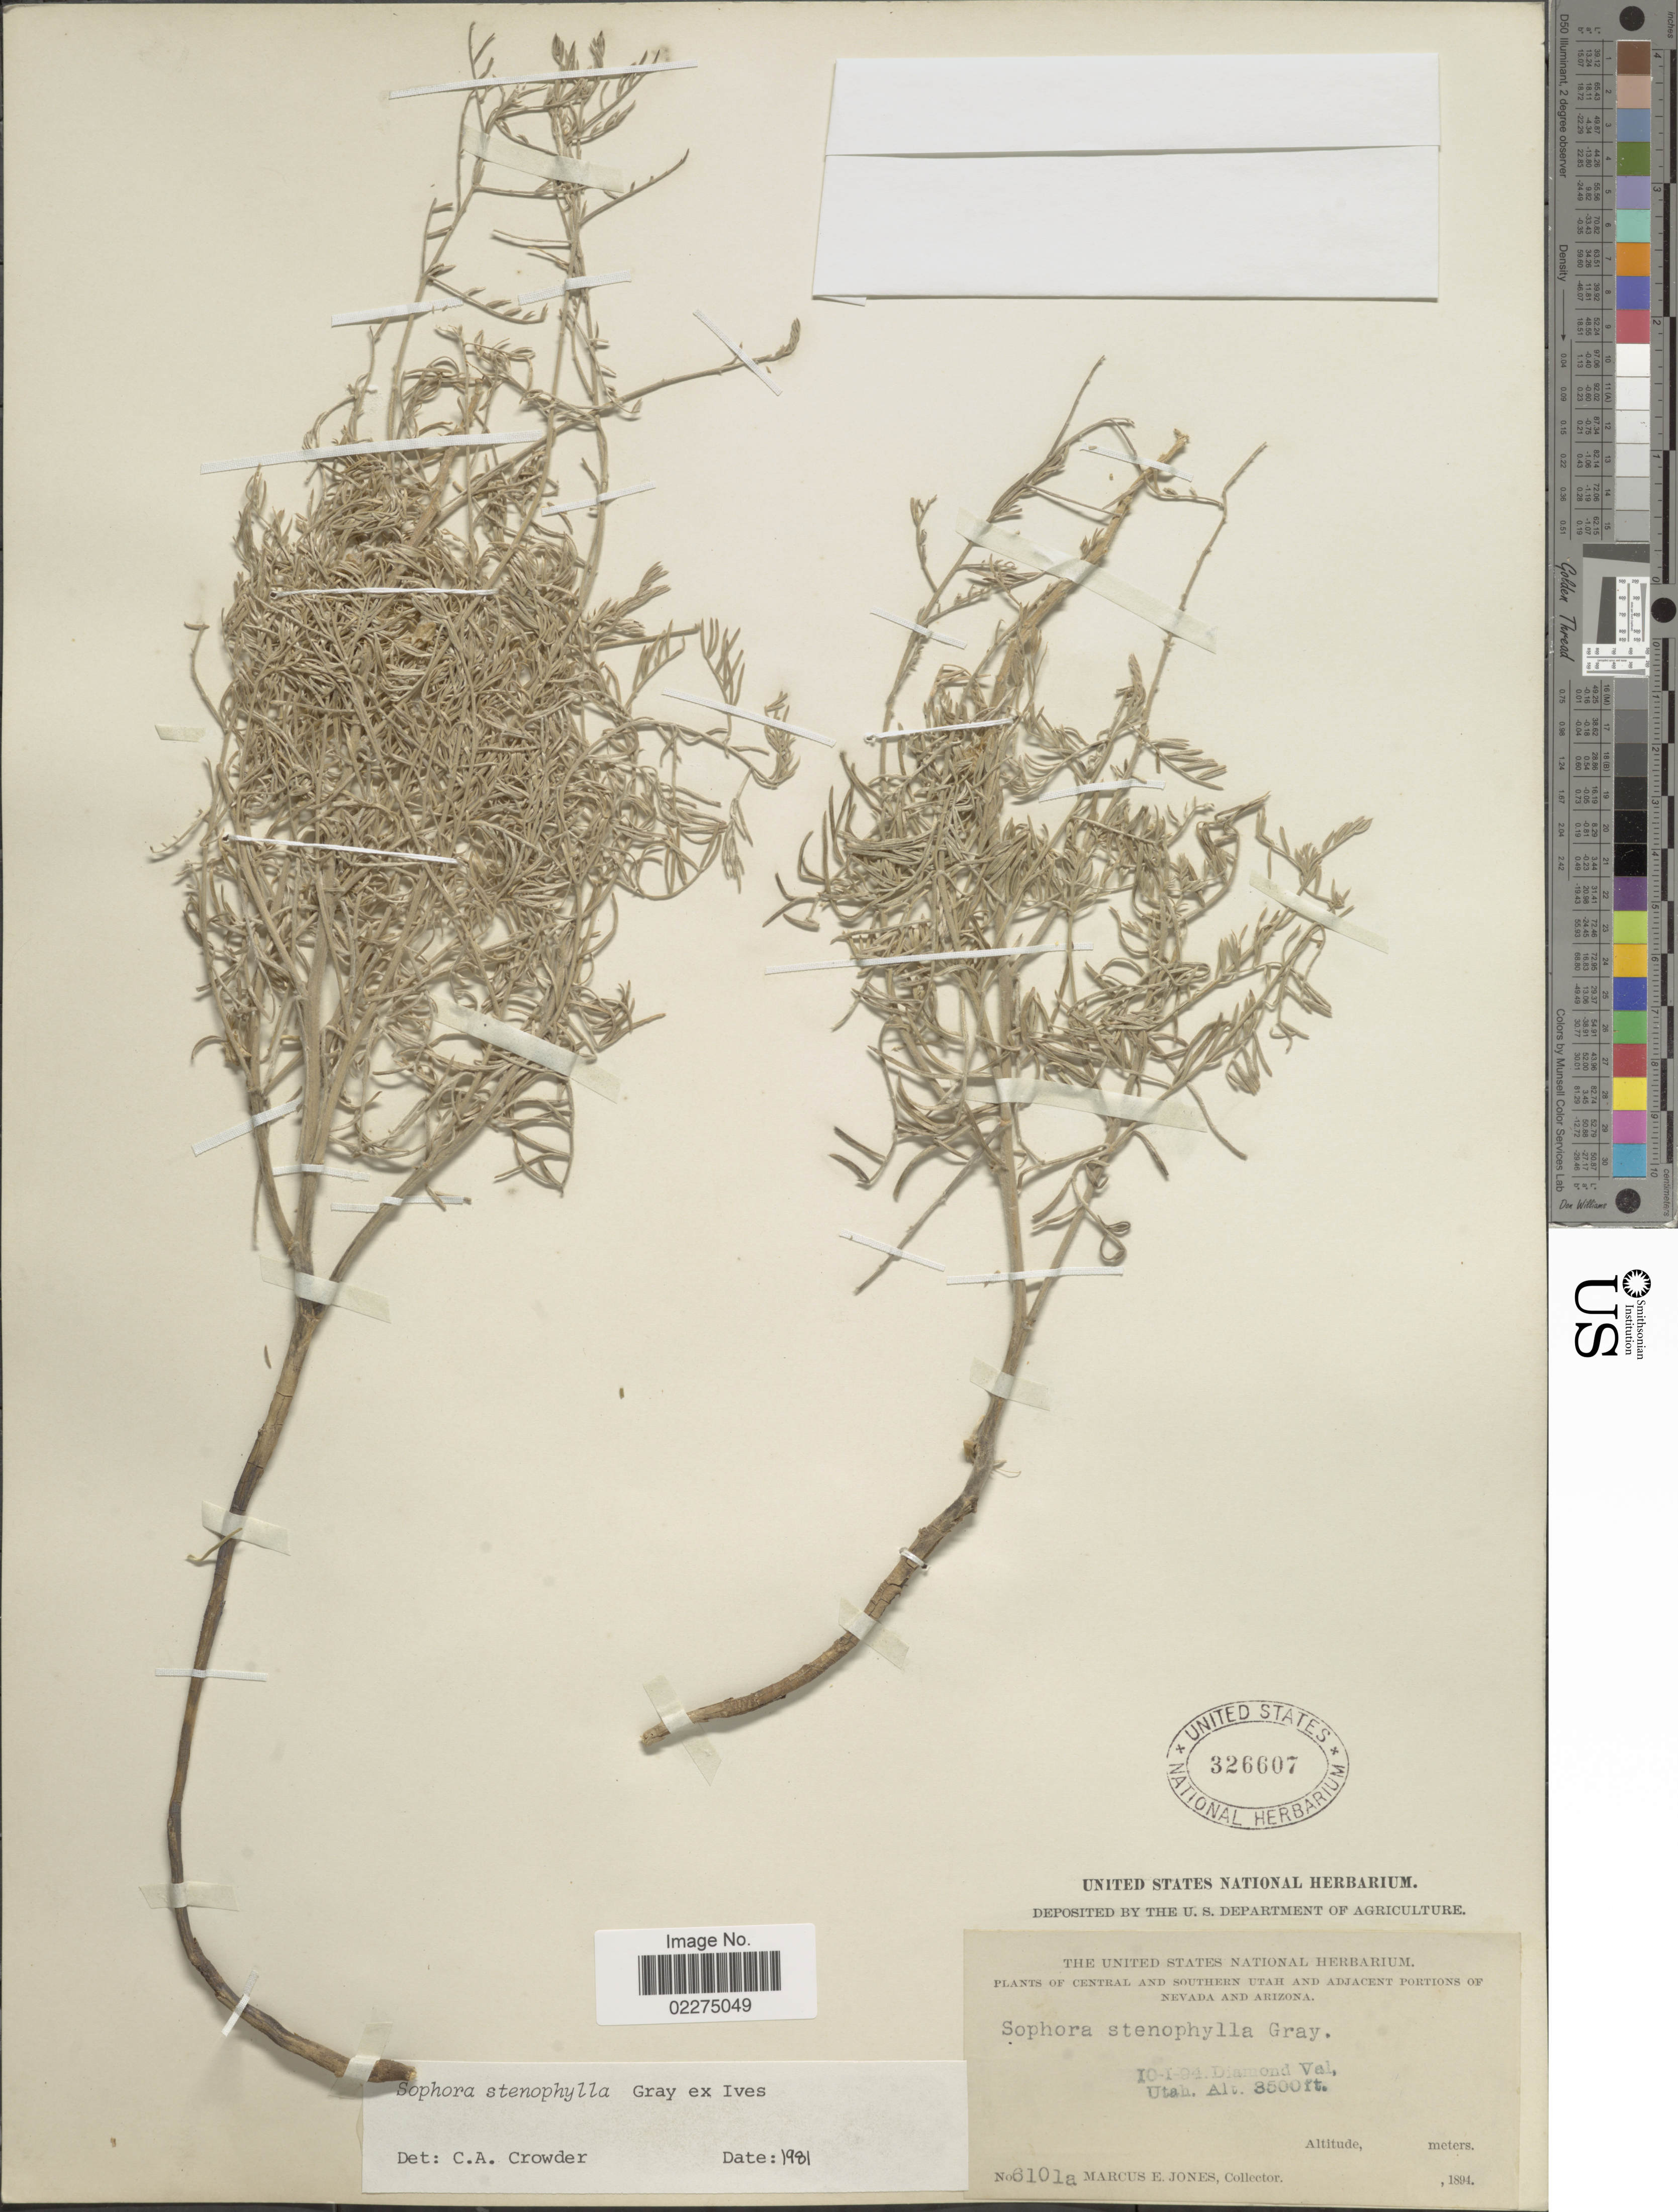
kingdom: Plantae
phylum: Tracheophyta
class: Magnoliopsida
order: Fabales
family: Fabaceae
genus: Sophora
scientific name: Sophora stenophylla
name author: A. Gray in Ives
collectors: M. E. Jones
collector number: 6101a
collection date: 1894-10-01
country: United States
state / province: Utah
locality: Central and Southern Utah. Diamond Val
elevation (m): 1067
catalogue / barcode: US 326607